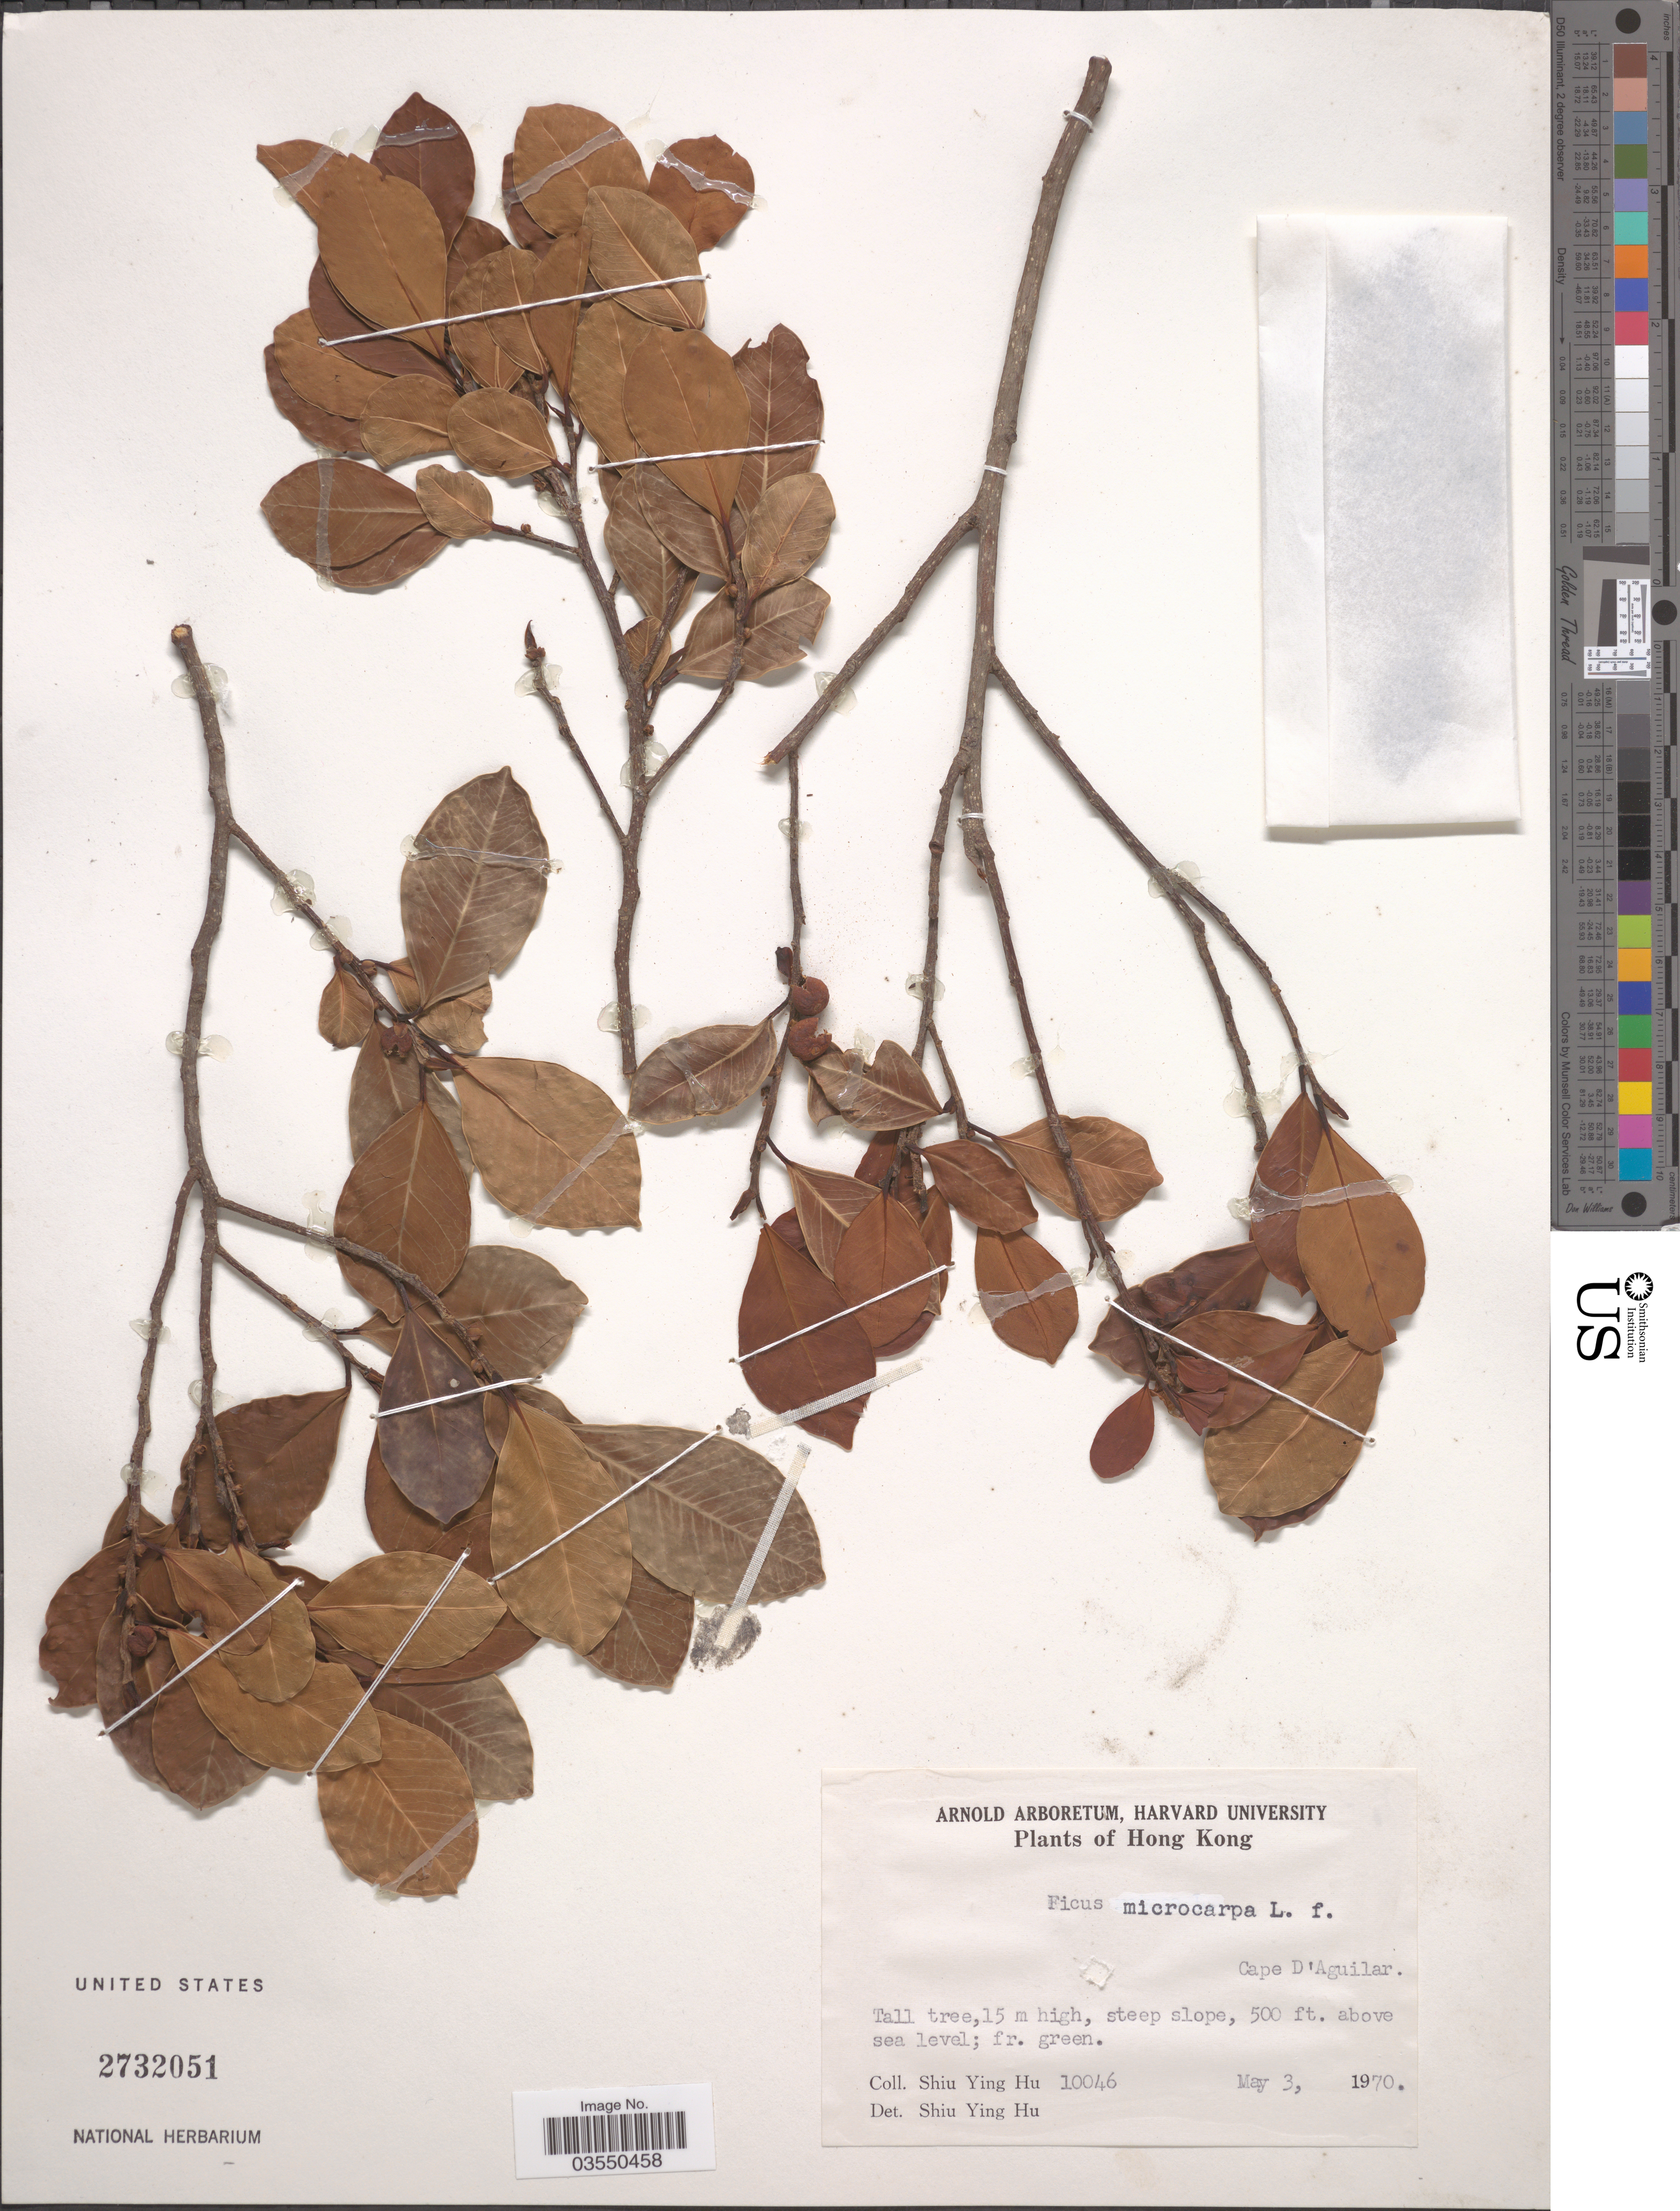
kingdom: Plantae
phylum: Tracheophyta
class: Magnoliopsida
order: Rosales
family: Moraceae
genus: Ficus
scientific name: Ficus microcarpa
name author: L. f.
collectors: S. Y. Hu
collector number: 10046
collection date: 1970-05-03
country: China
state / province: Hong Kong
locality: Cape D'Aguilar.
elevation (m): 152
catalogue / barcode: US 2732051